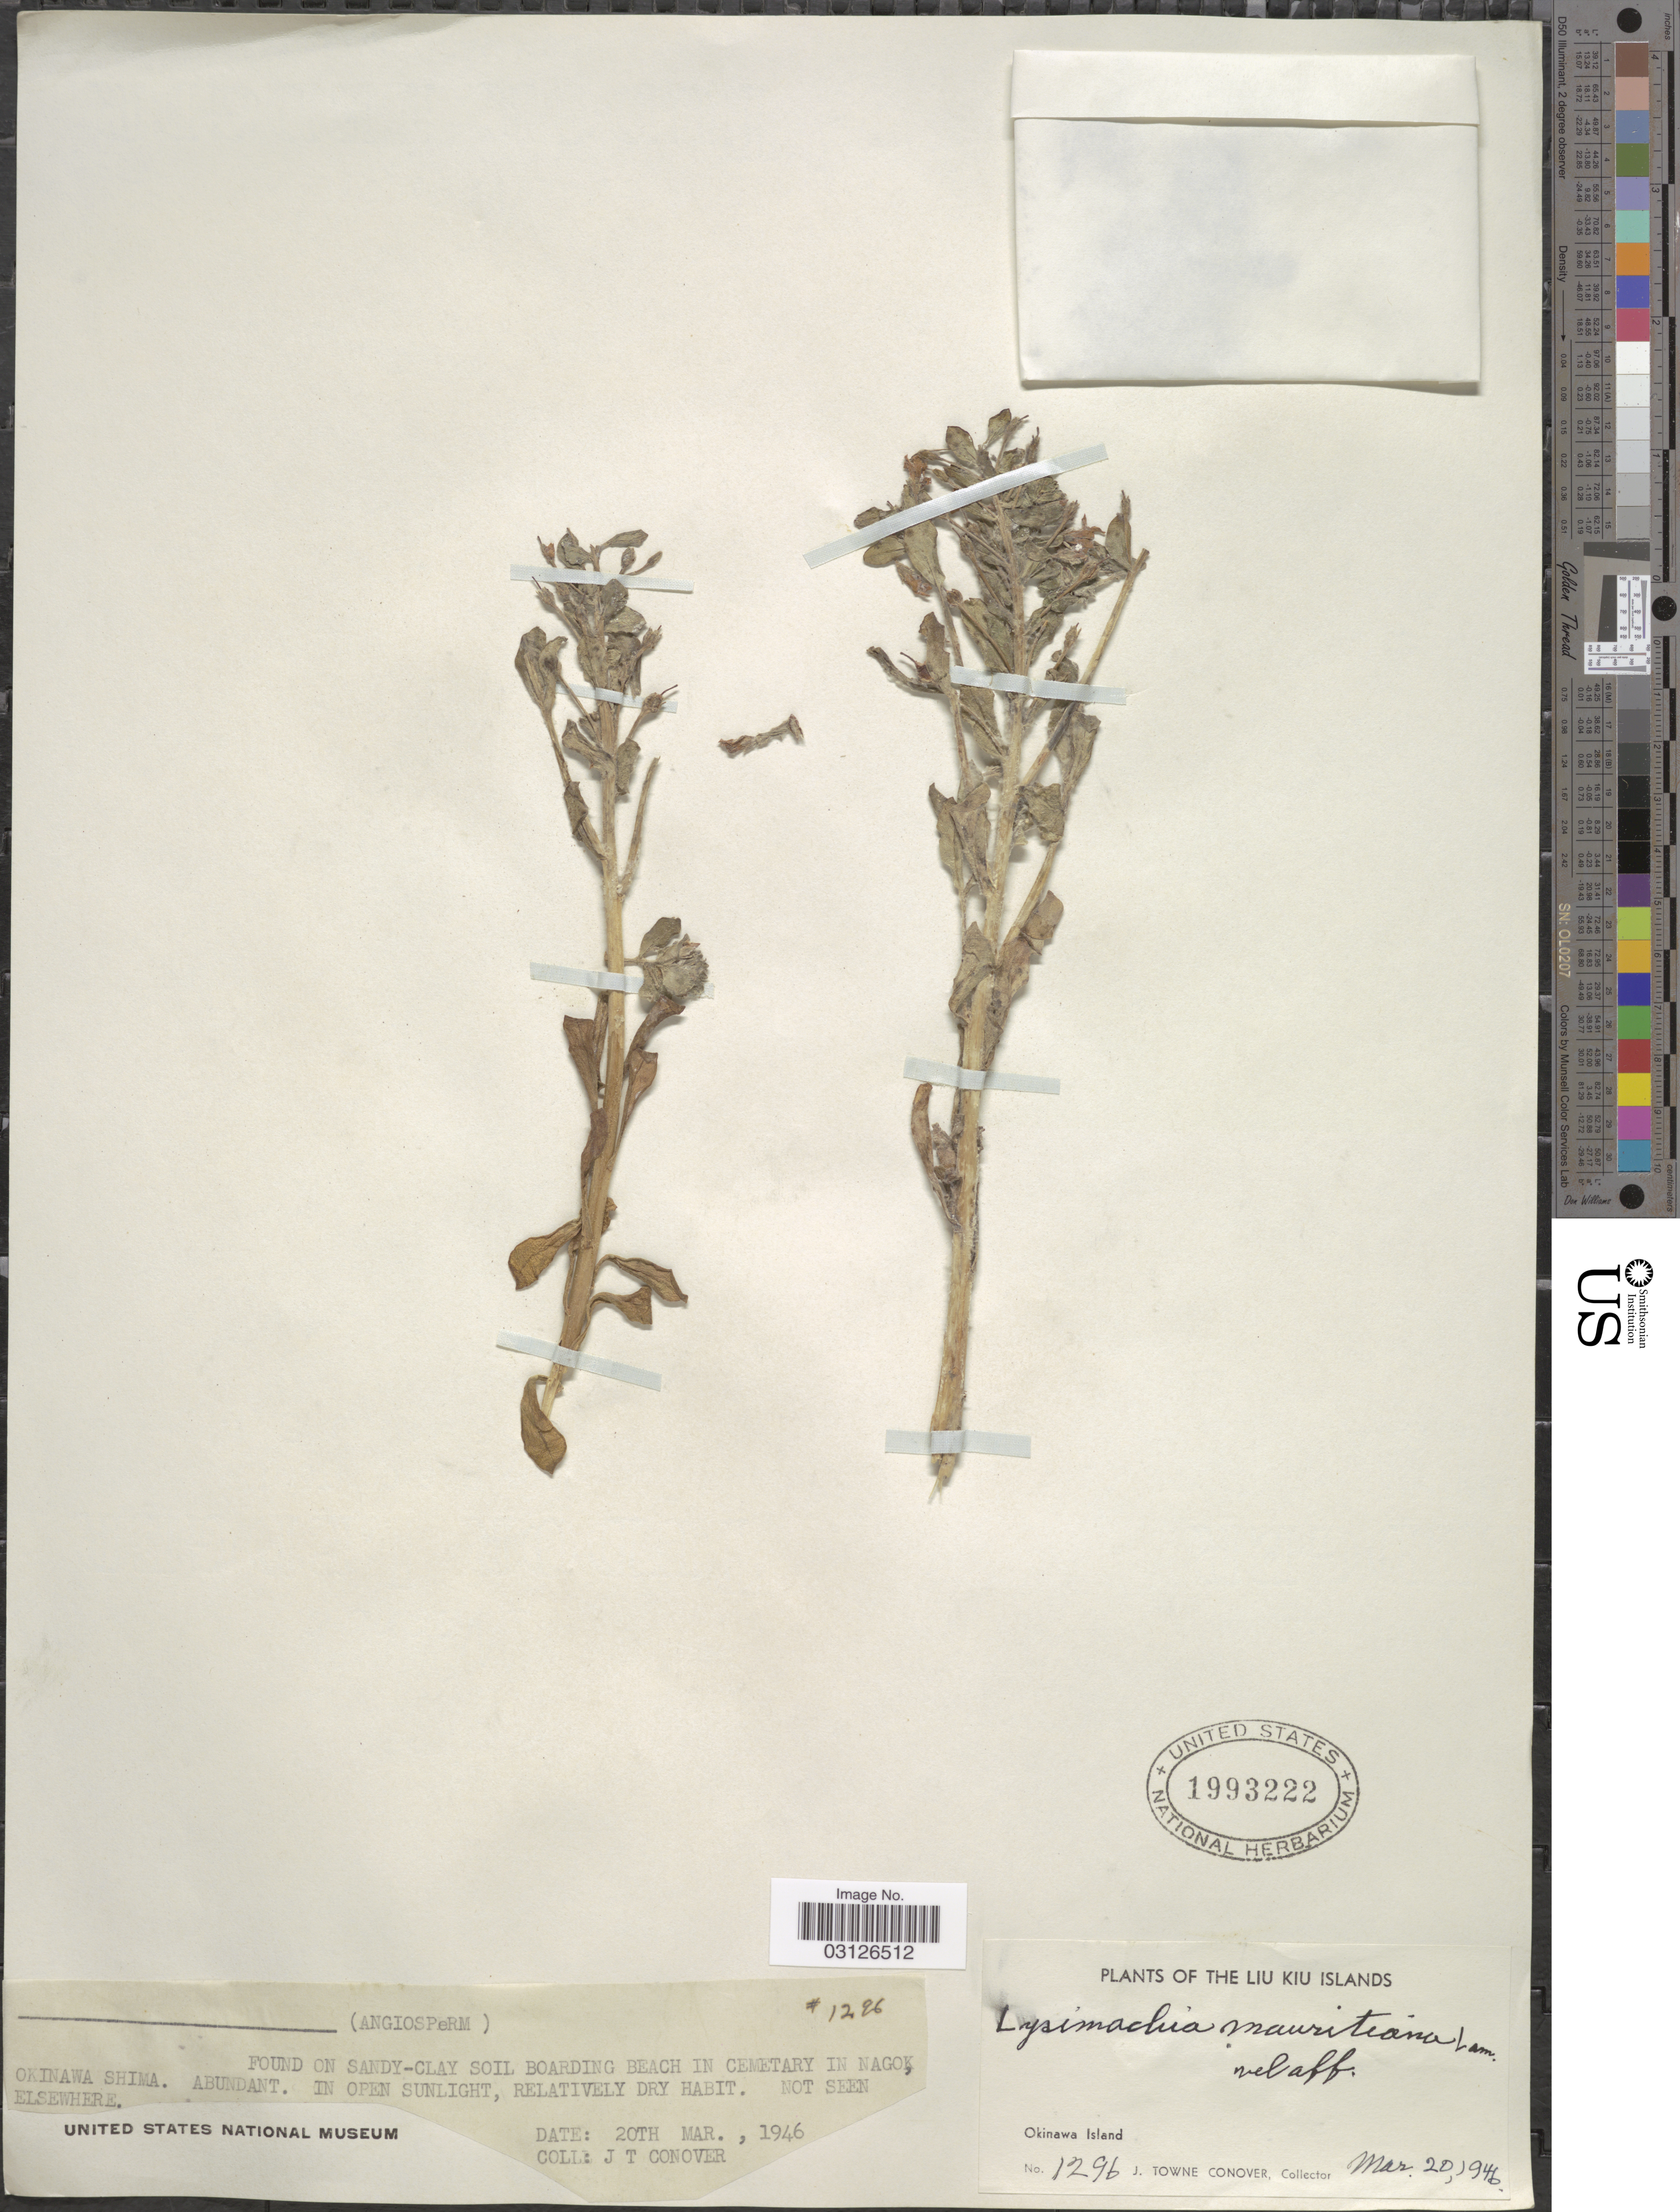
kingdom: Plantae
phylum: Tracheophyta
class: Magnoliopsida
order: Ericales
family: Primulaceae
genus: Lysimachia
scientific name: Lysimachia mauritiana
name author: Lam.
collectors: J. T. Conover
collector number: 1296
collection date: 1946-03-20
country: Japan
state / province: Okinawa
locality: Liu Kiu Islands. Okinawa Shima.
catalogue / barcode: US 1993222